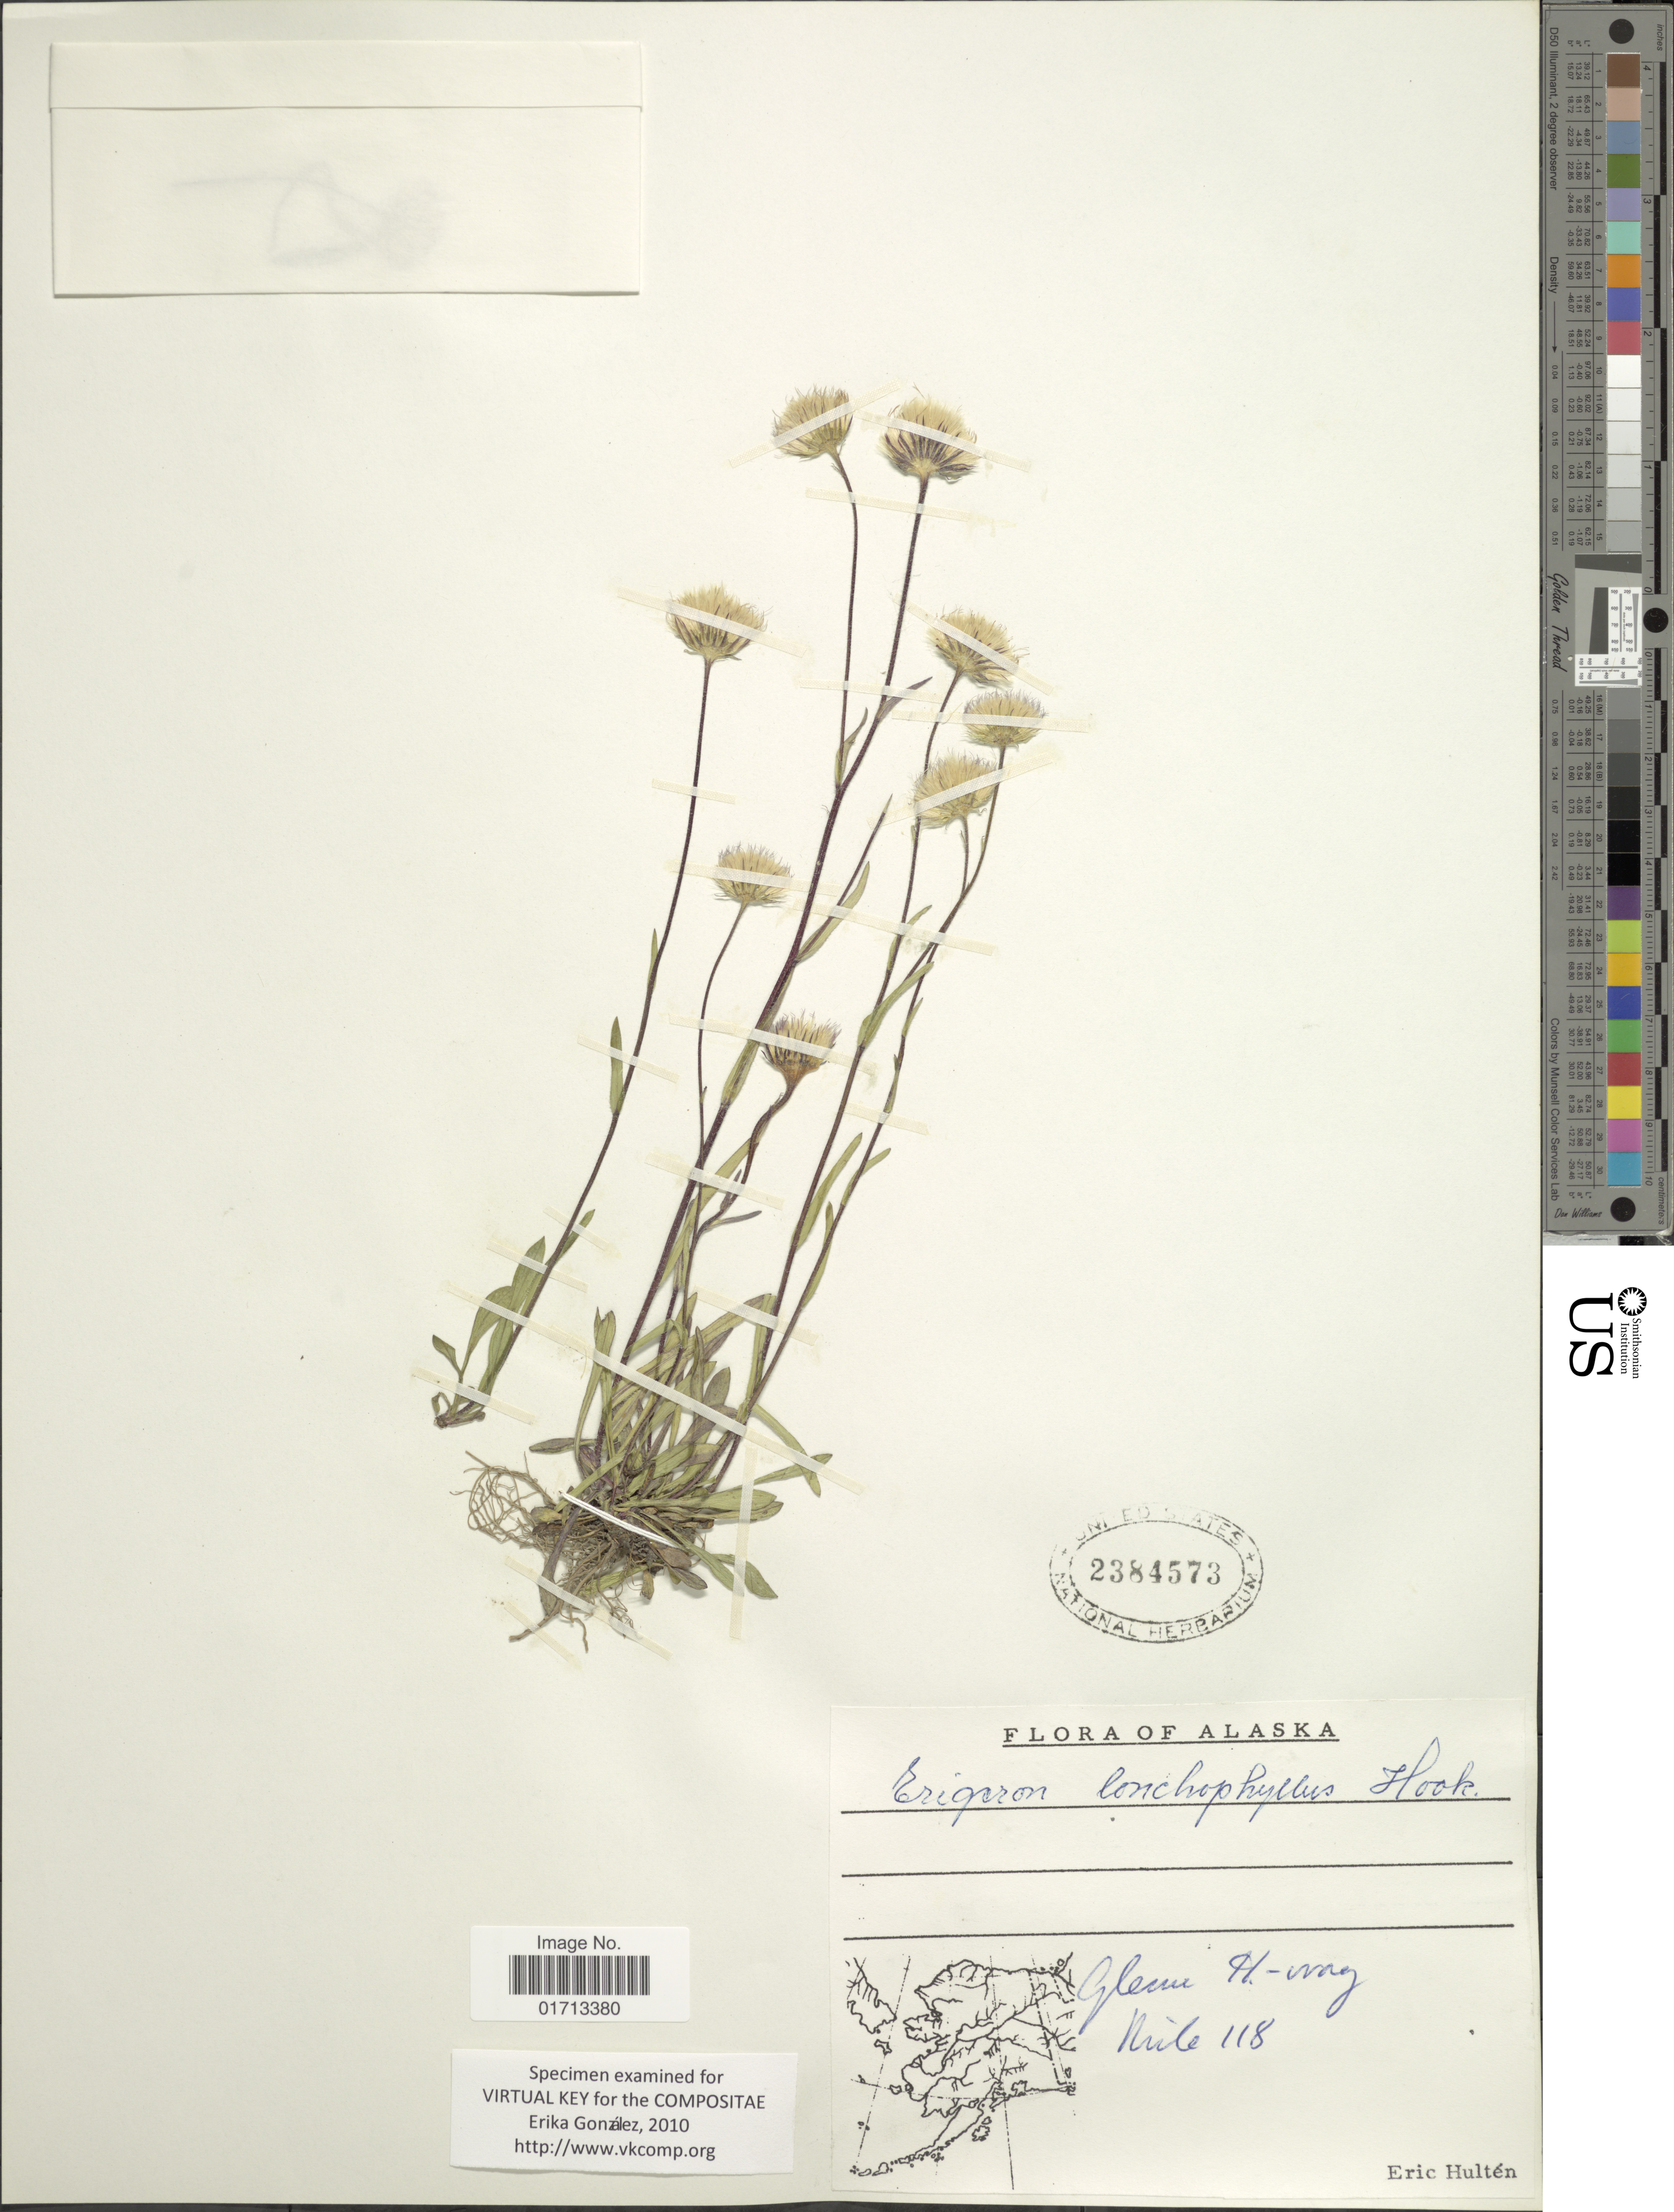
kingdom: Plantae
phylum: Tracheophyta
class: Magnoliopsida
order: Asterales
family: Asteraceae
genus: Erigeron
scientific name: Erigeron lonchophyllus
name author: Hook.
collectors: E. G. Hultén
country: United States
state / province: Alaska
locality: Glenn H.-way Mile 118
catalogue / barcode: US 2384573